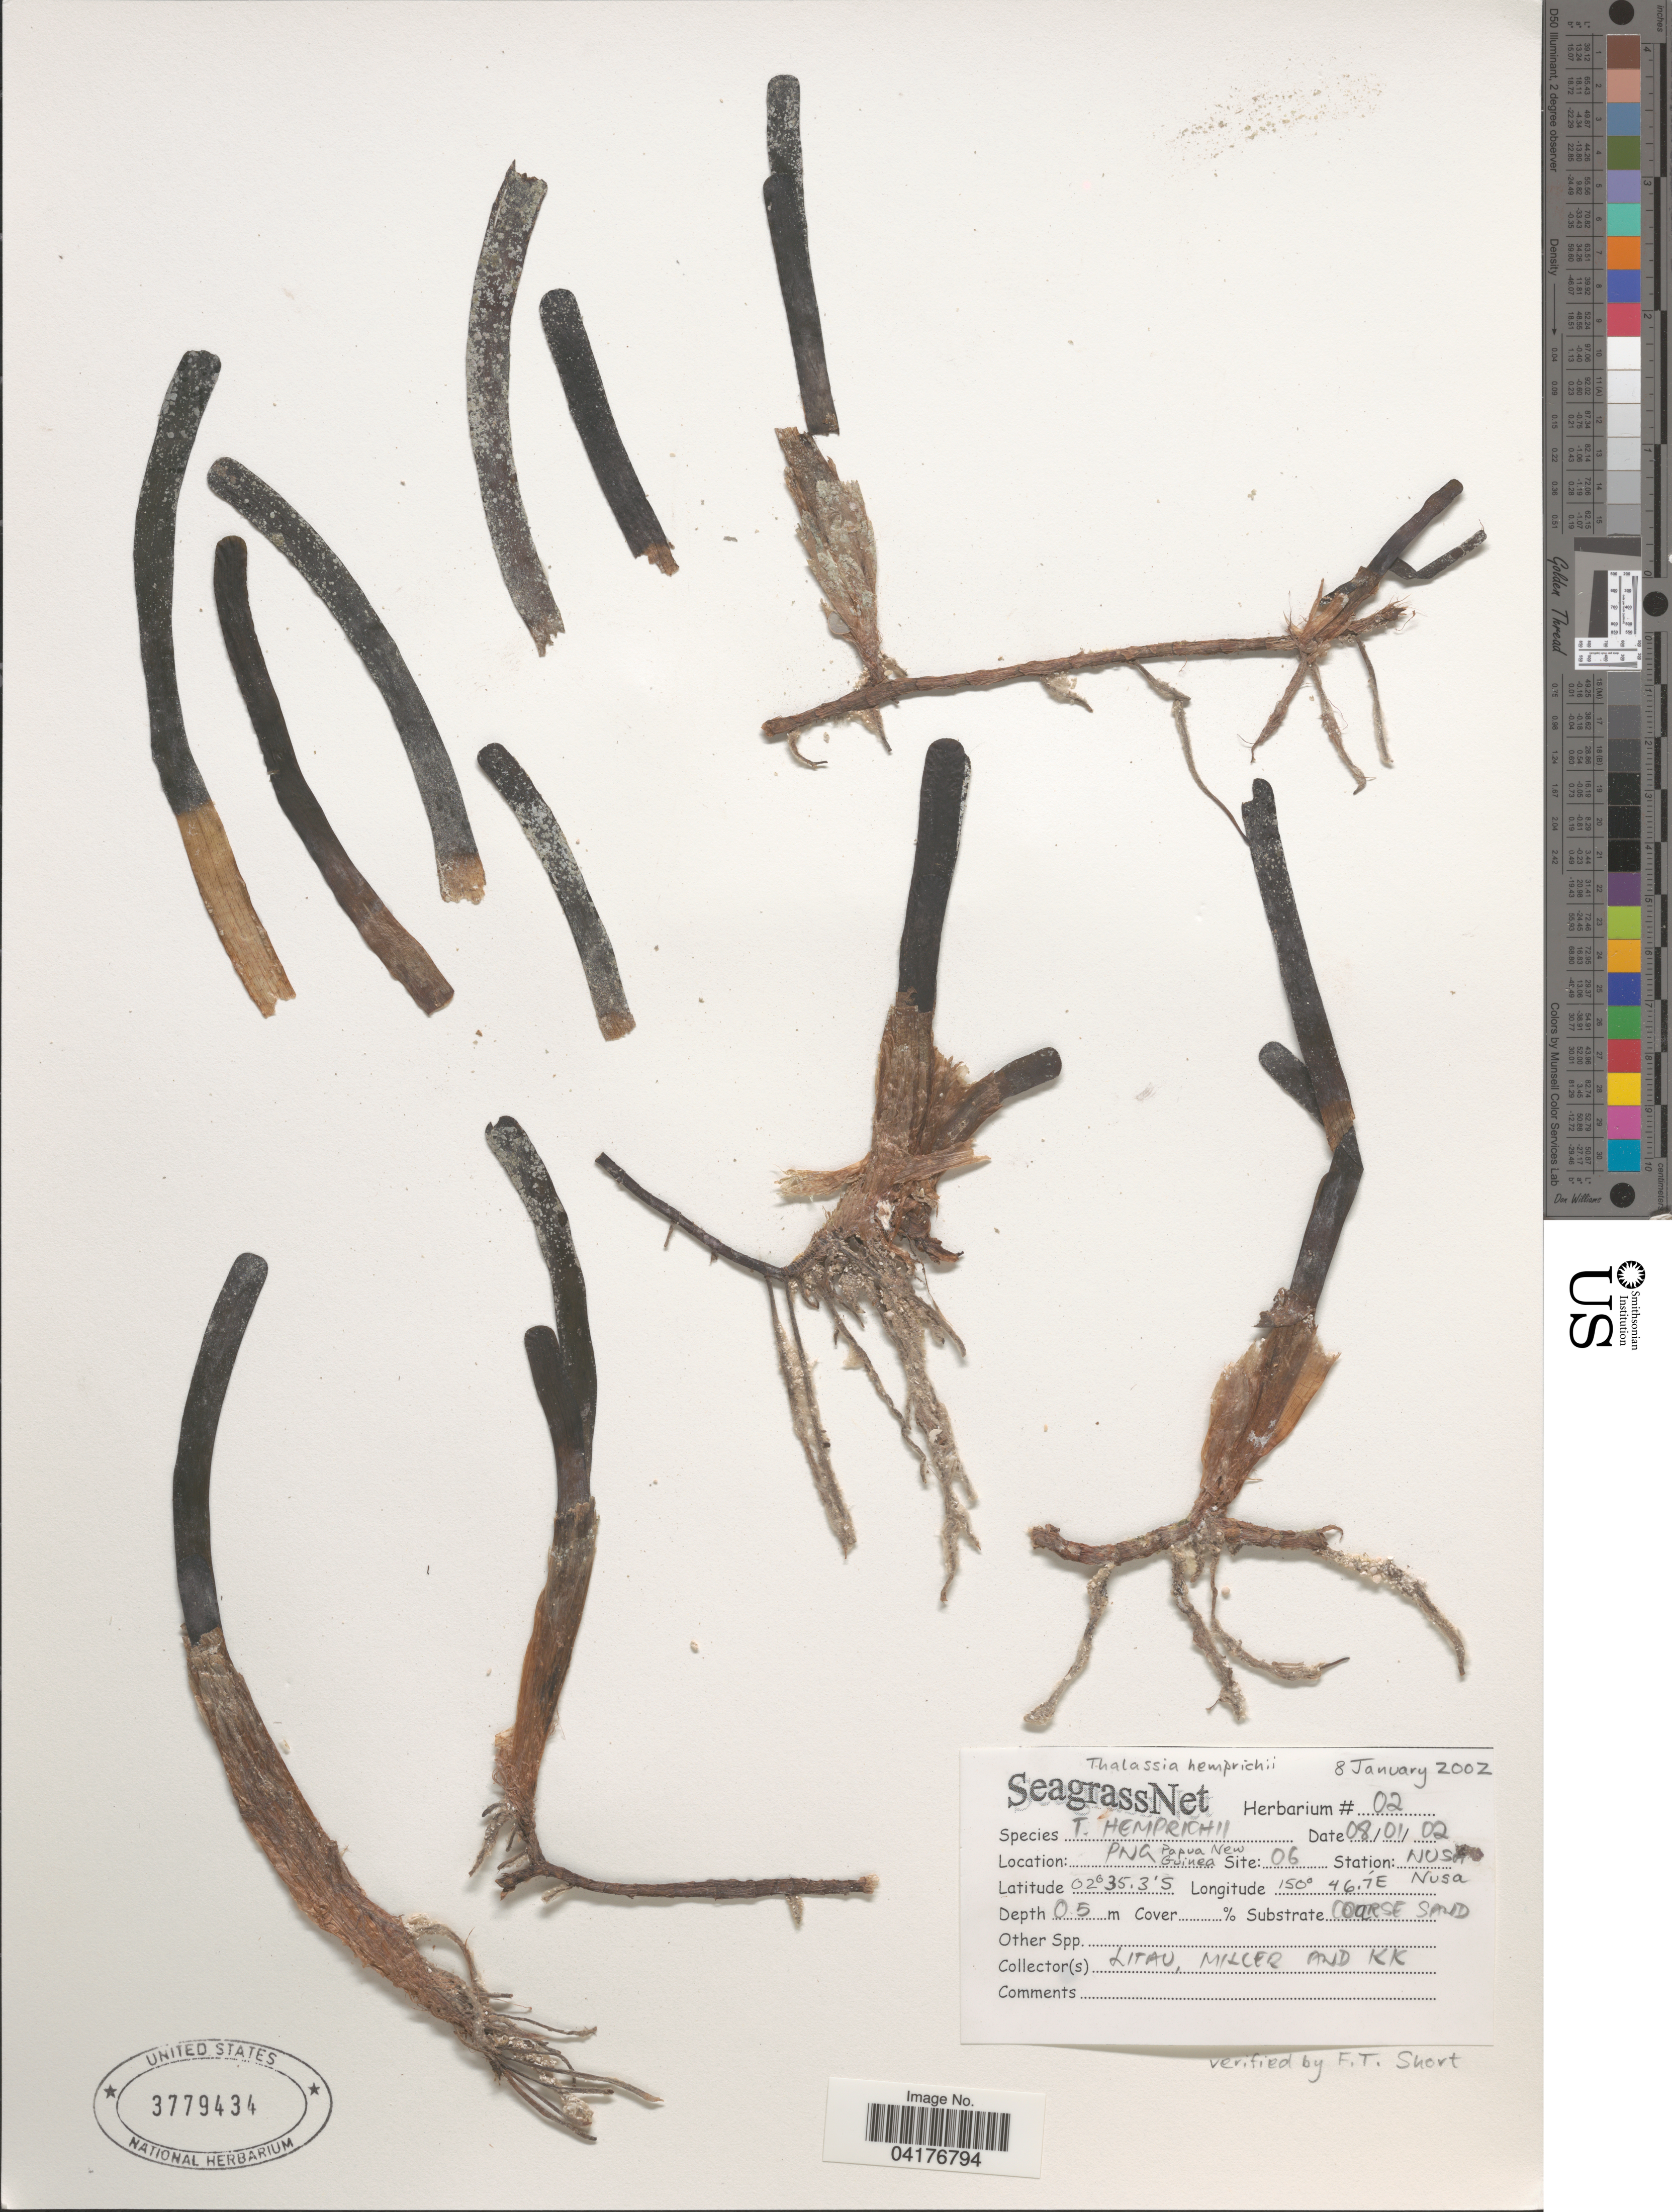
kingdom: Plantae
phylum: Tracheophyta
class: Liliopsida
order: Alismatales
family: Hydrocharitaceae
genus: Enhalus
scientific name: Enhalus acoroides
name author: (L. f.) Royle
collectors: Litau, -- Miller & K. K.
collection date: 2002-01-08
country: Papua New Guinea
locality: Site: 06. Station: Nusa.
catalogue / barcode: US 3779434